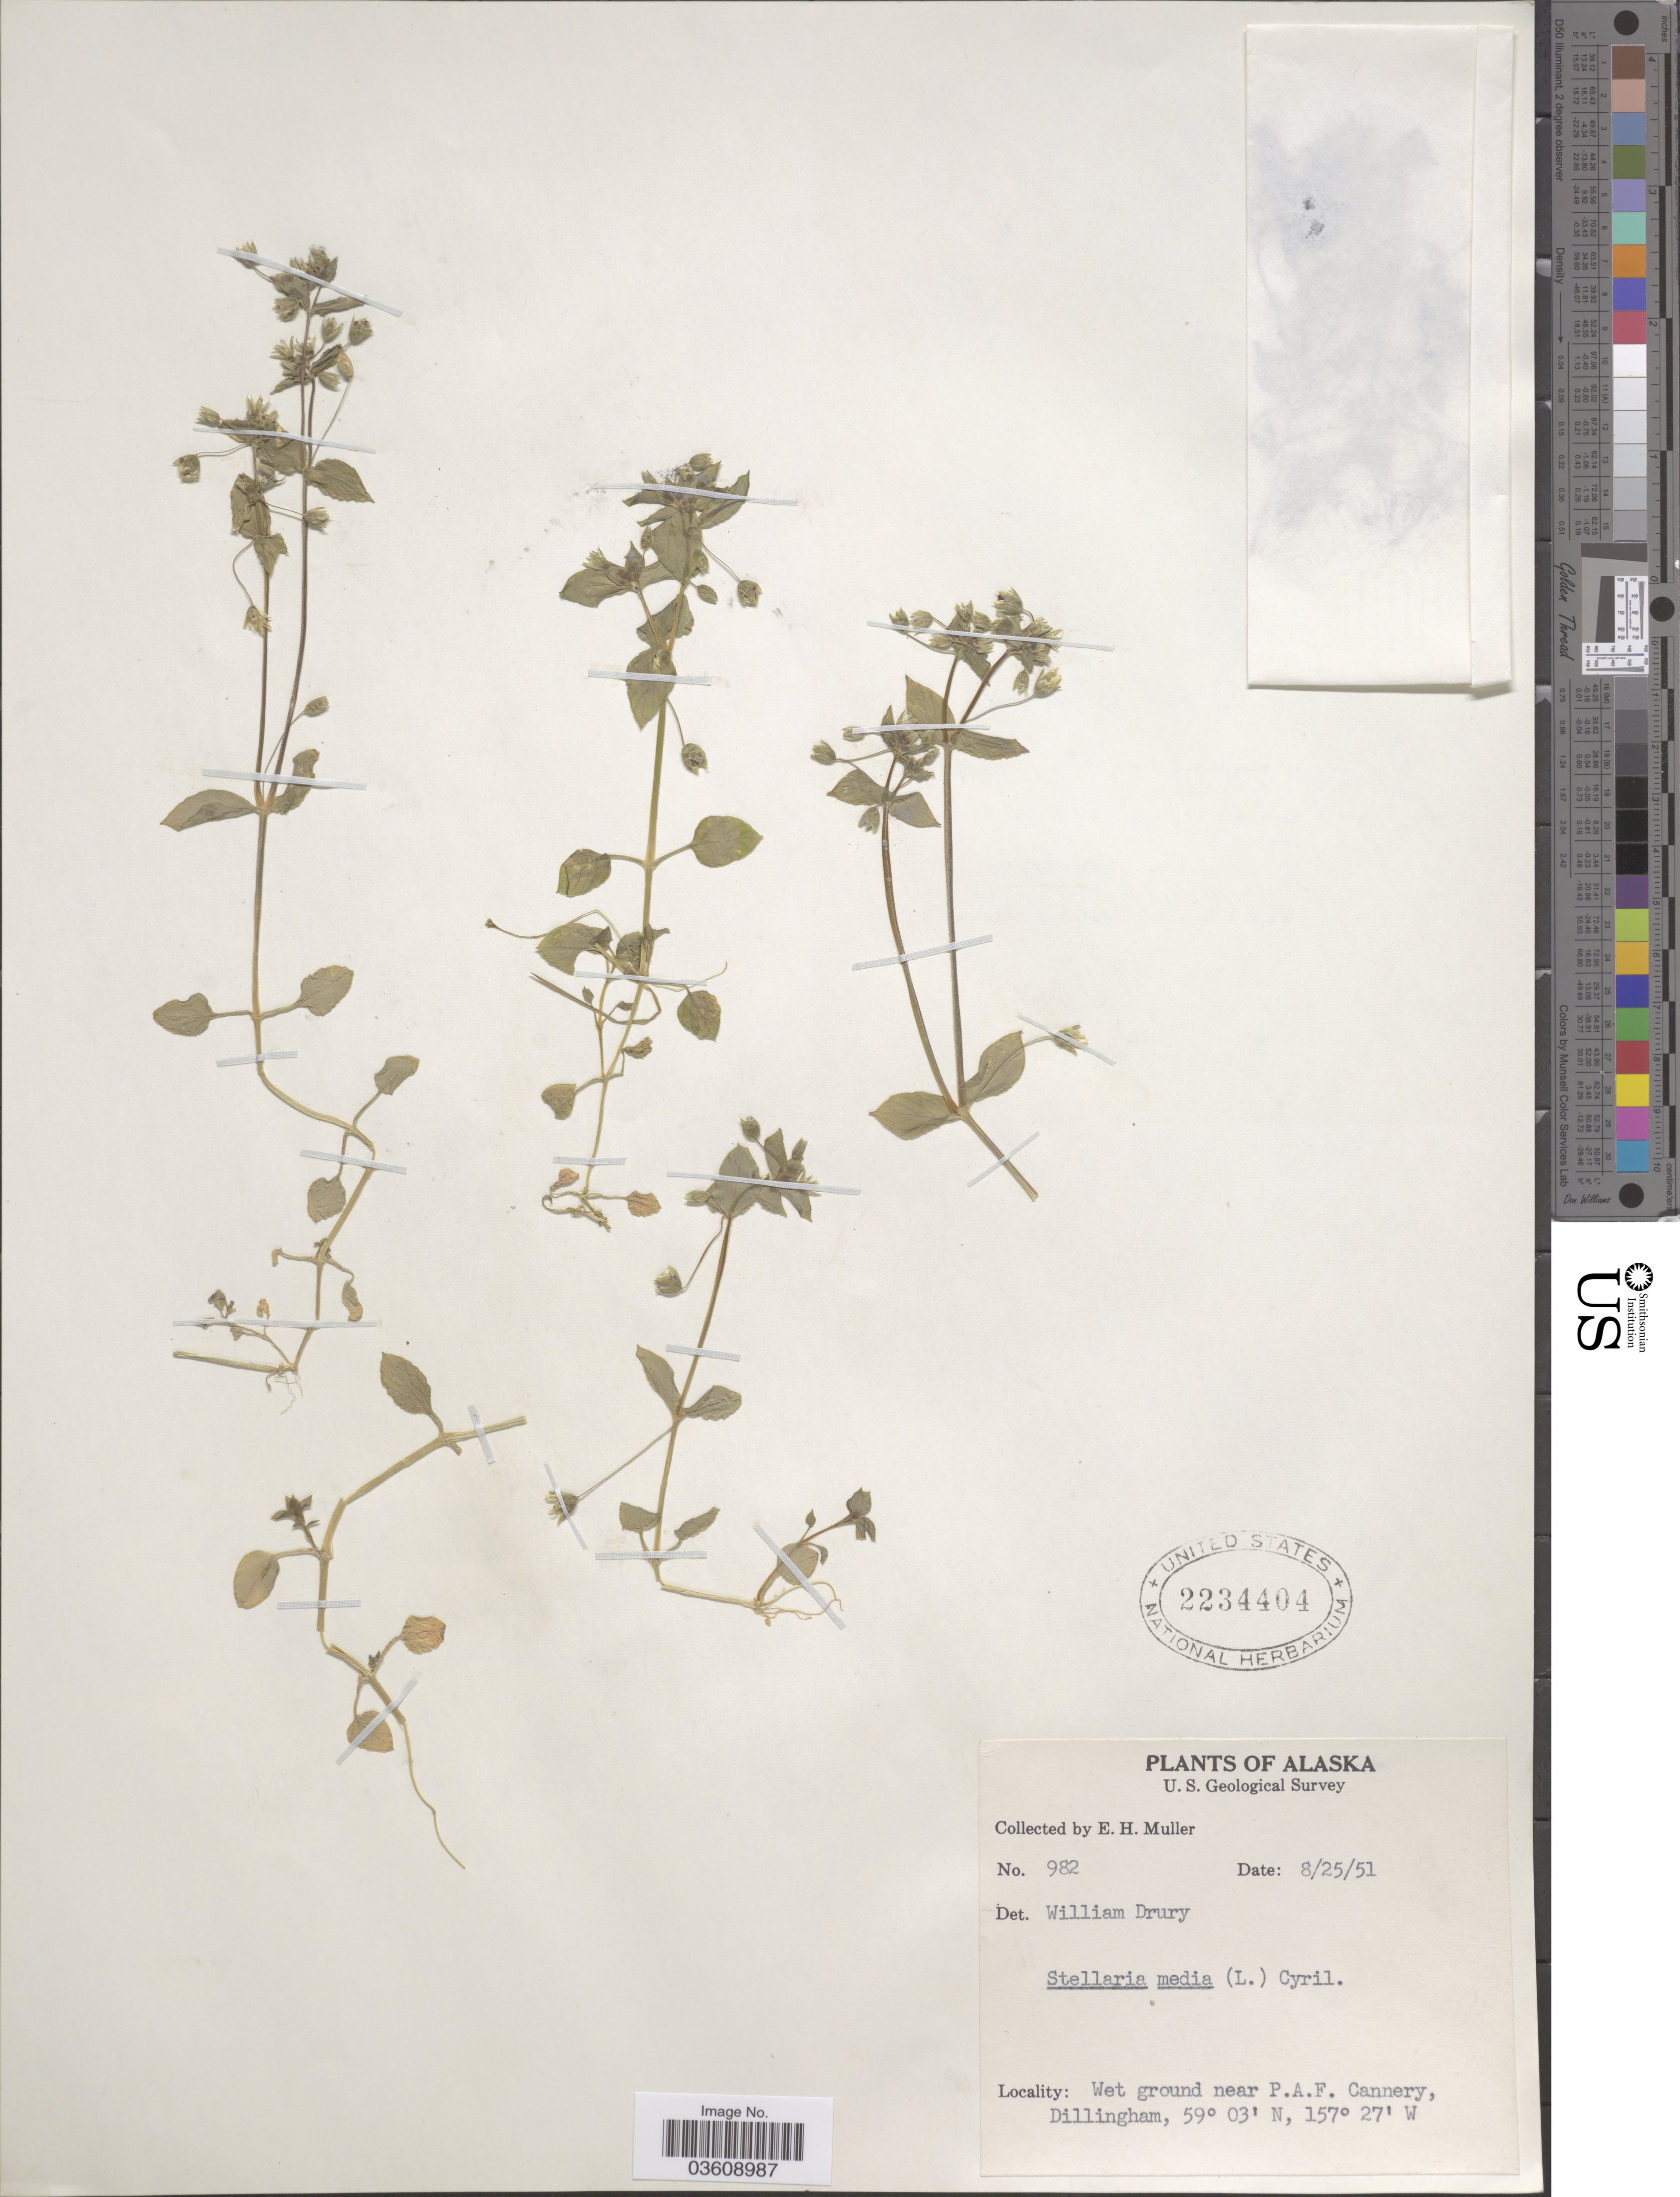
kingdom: Plantae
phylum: Tracheophyta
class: Magnoliopsida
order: Caryophyllales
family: Caryophyllaceae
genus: Stellaria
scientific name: Stellaria media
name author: (L.) Vill.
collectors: E. H. Muller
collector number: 982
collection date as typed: Transcribed d/m/y: 25/8/51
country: United States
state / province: Alaska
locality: Wet ground near P.A.F. Cannery, Dillingham.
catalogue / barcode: US 2234404